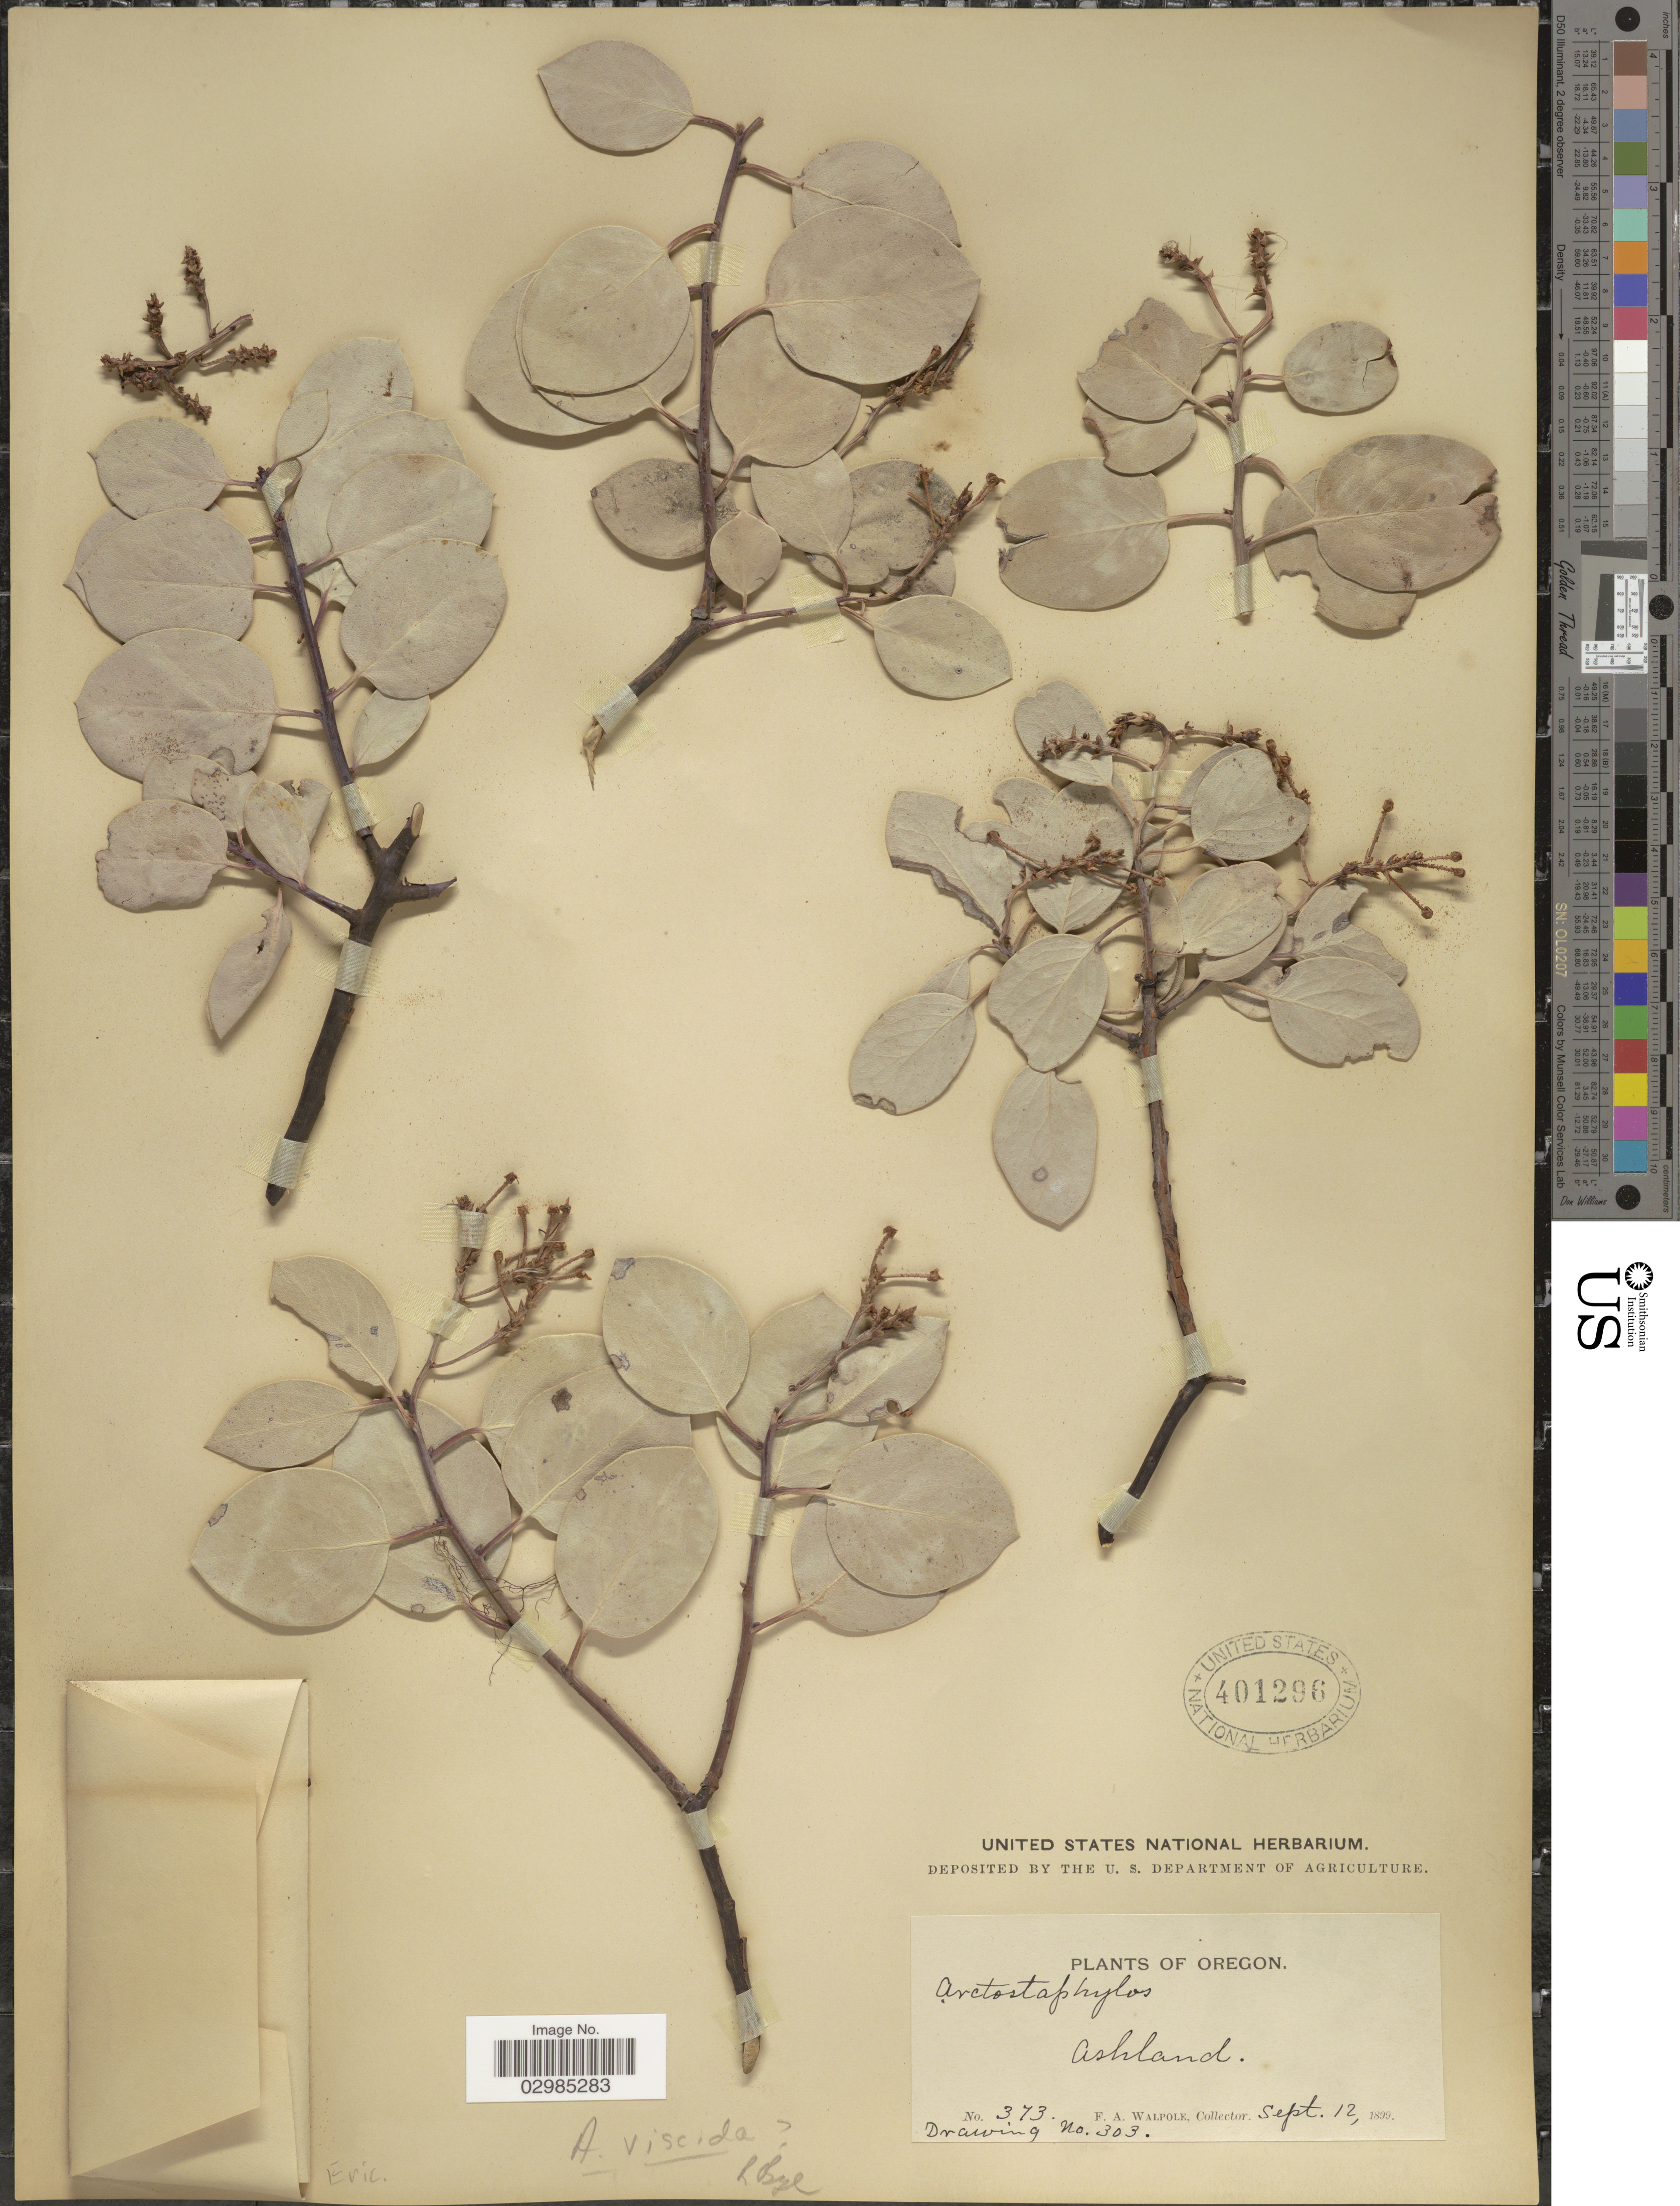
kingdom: Plantae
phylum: Tracheophyta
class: Magnoliopsida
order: Ericales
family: Ericaceae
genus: Arctostaphylos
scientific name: Arctostaphylos viscida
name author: Parry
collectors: F. Walpole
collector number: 373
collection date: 1899-09-12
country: United States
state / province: Oregon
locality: Ashland.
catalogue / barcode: US 401296